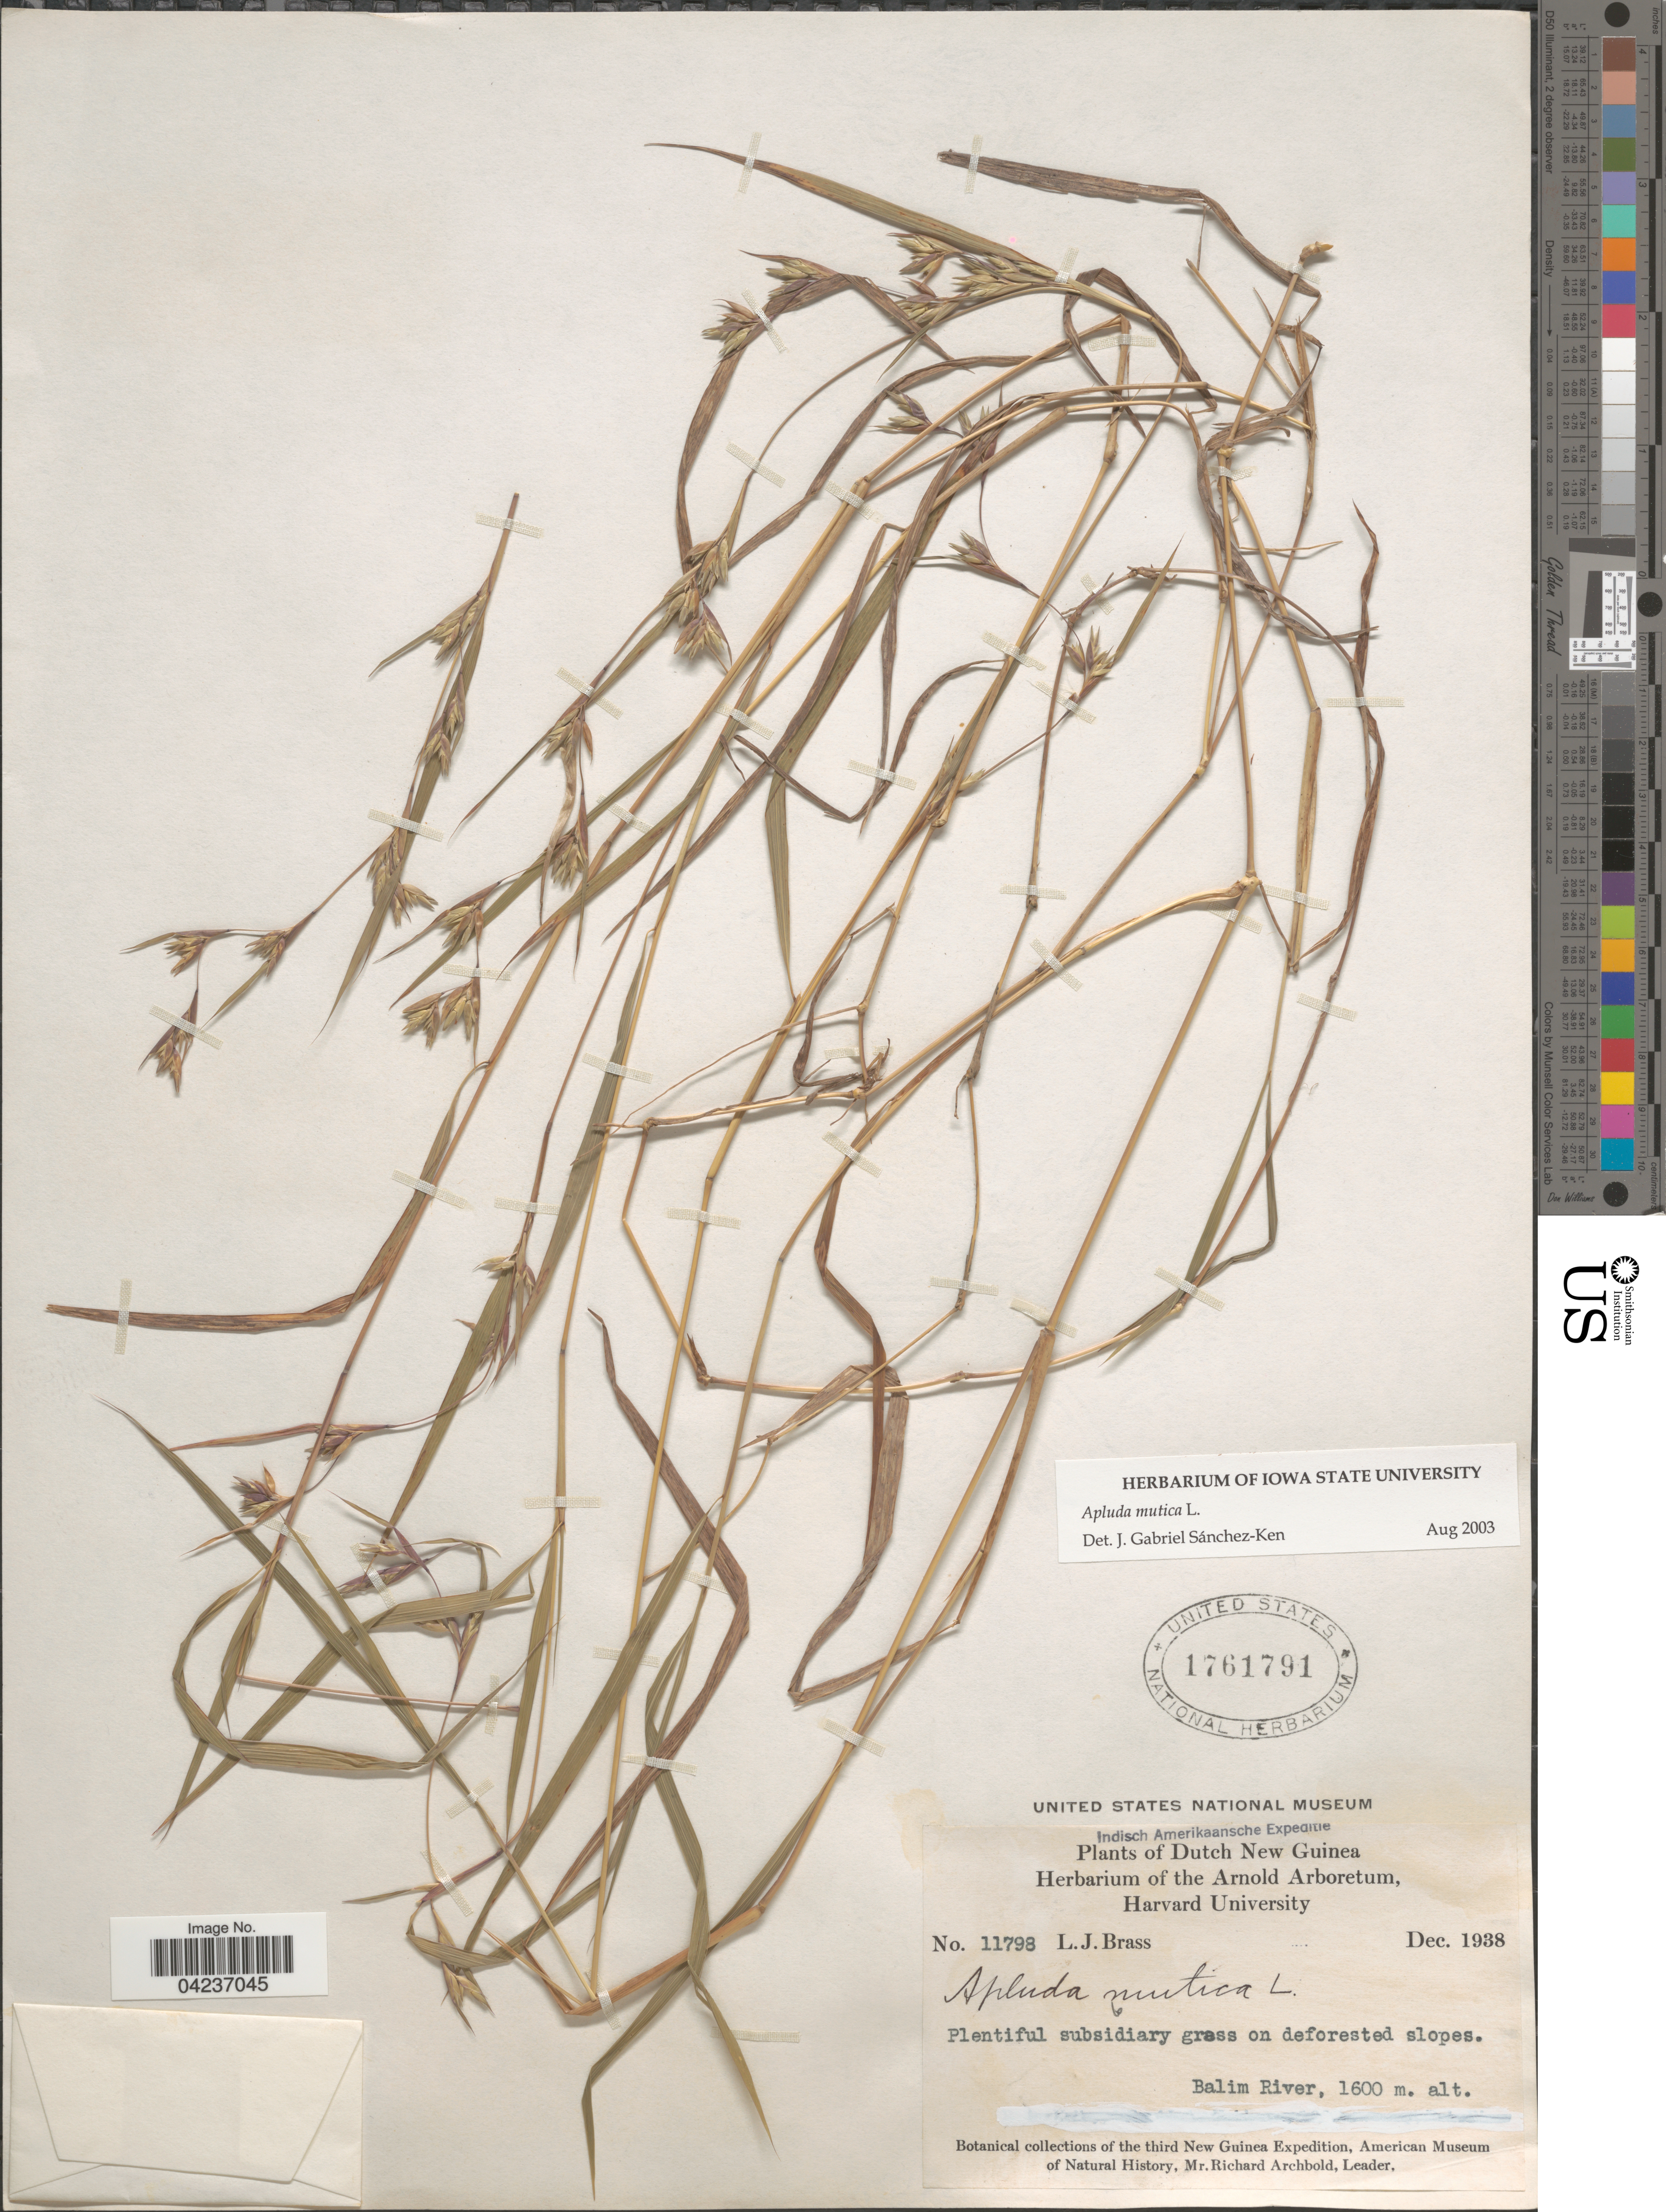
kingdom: Plantae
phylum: Tracheophyta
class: Liliopsida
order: Poales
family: Poaceae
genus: Apluda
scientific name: Apluda mutica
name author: L.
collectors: L. J. Brass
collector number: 11798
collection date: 1938-12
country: Indonesia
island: New Guinea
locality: Dutch New Guinea. Balim River. Third New Guinea Expedition.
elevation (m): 1600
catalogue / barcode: US 1761791